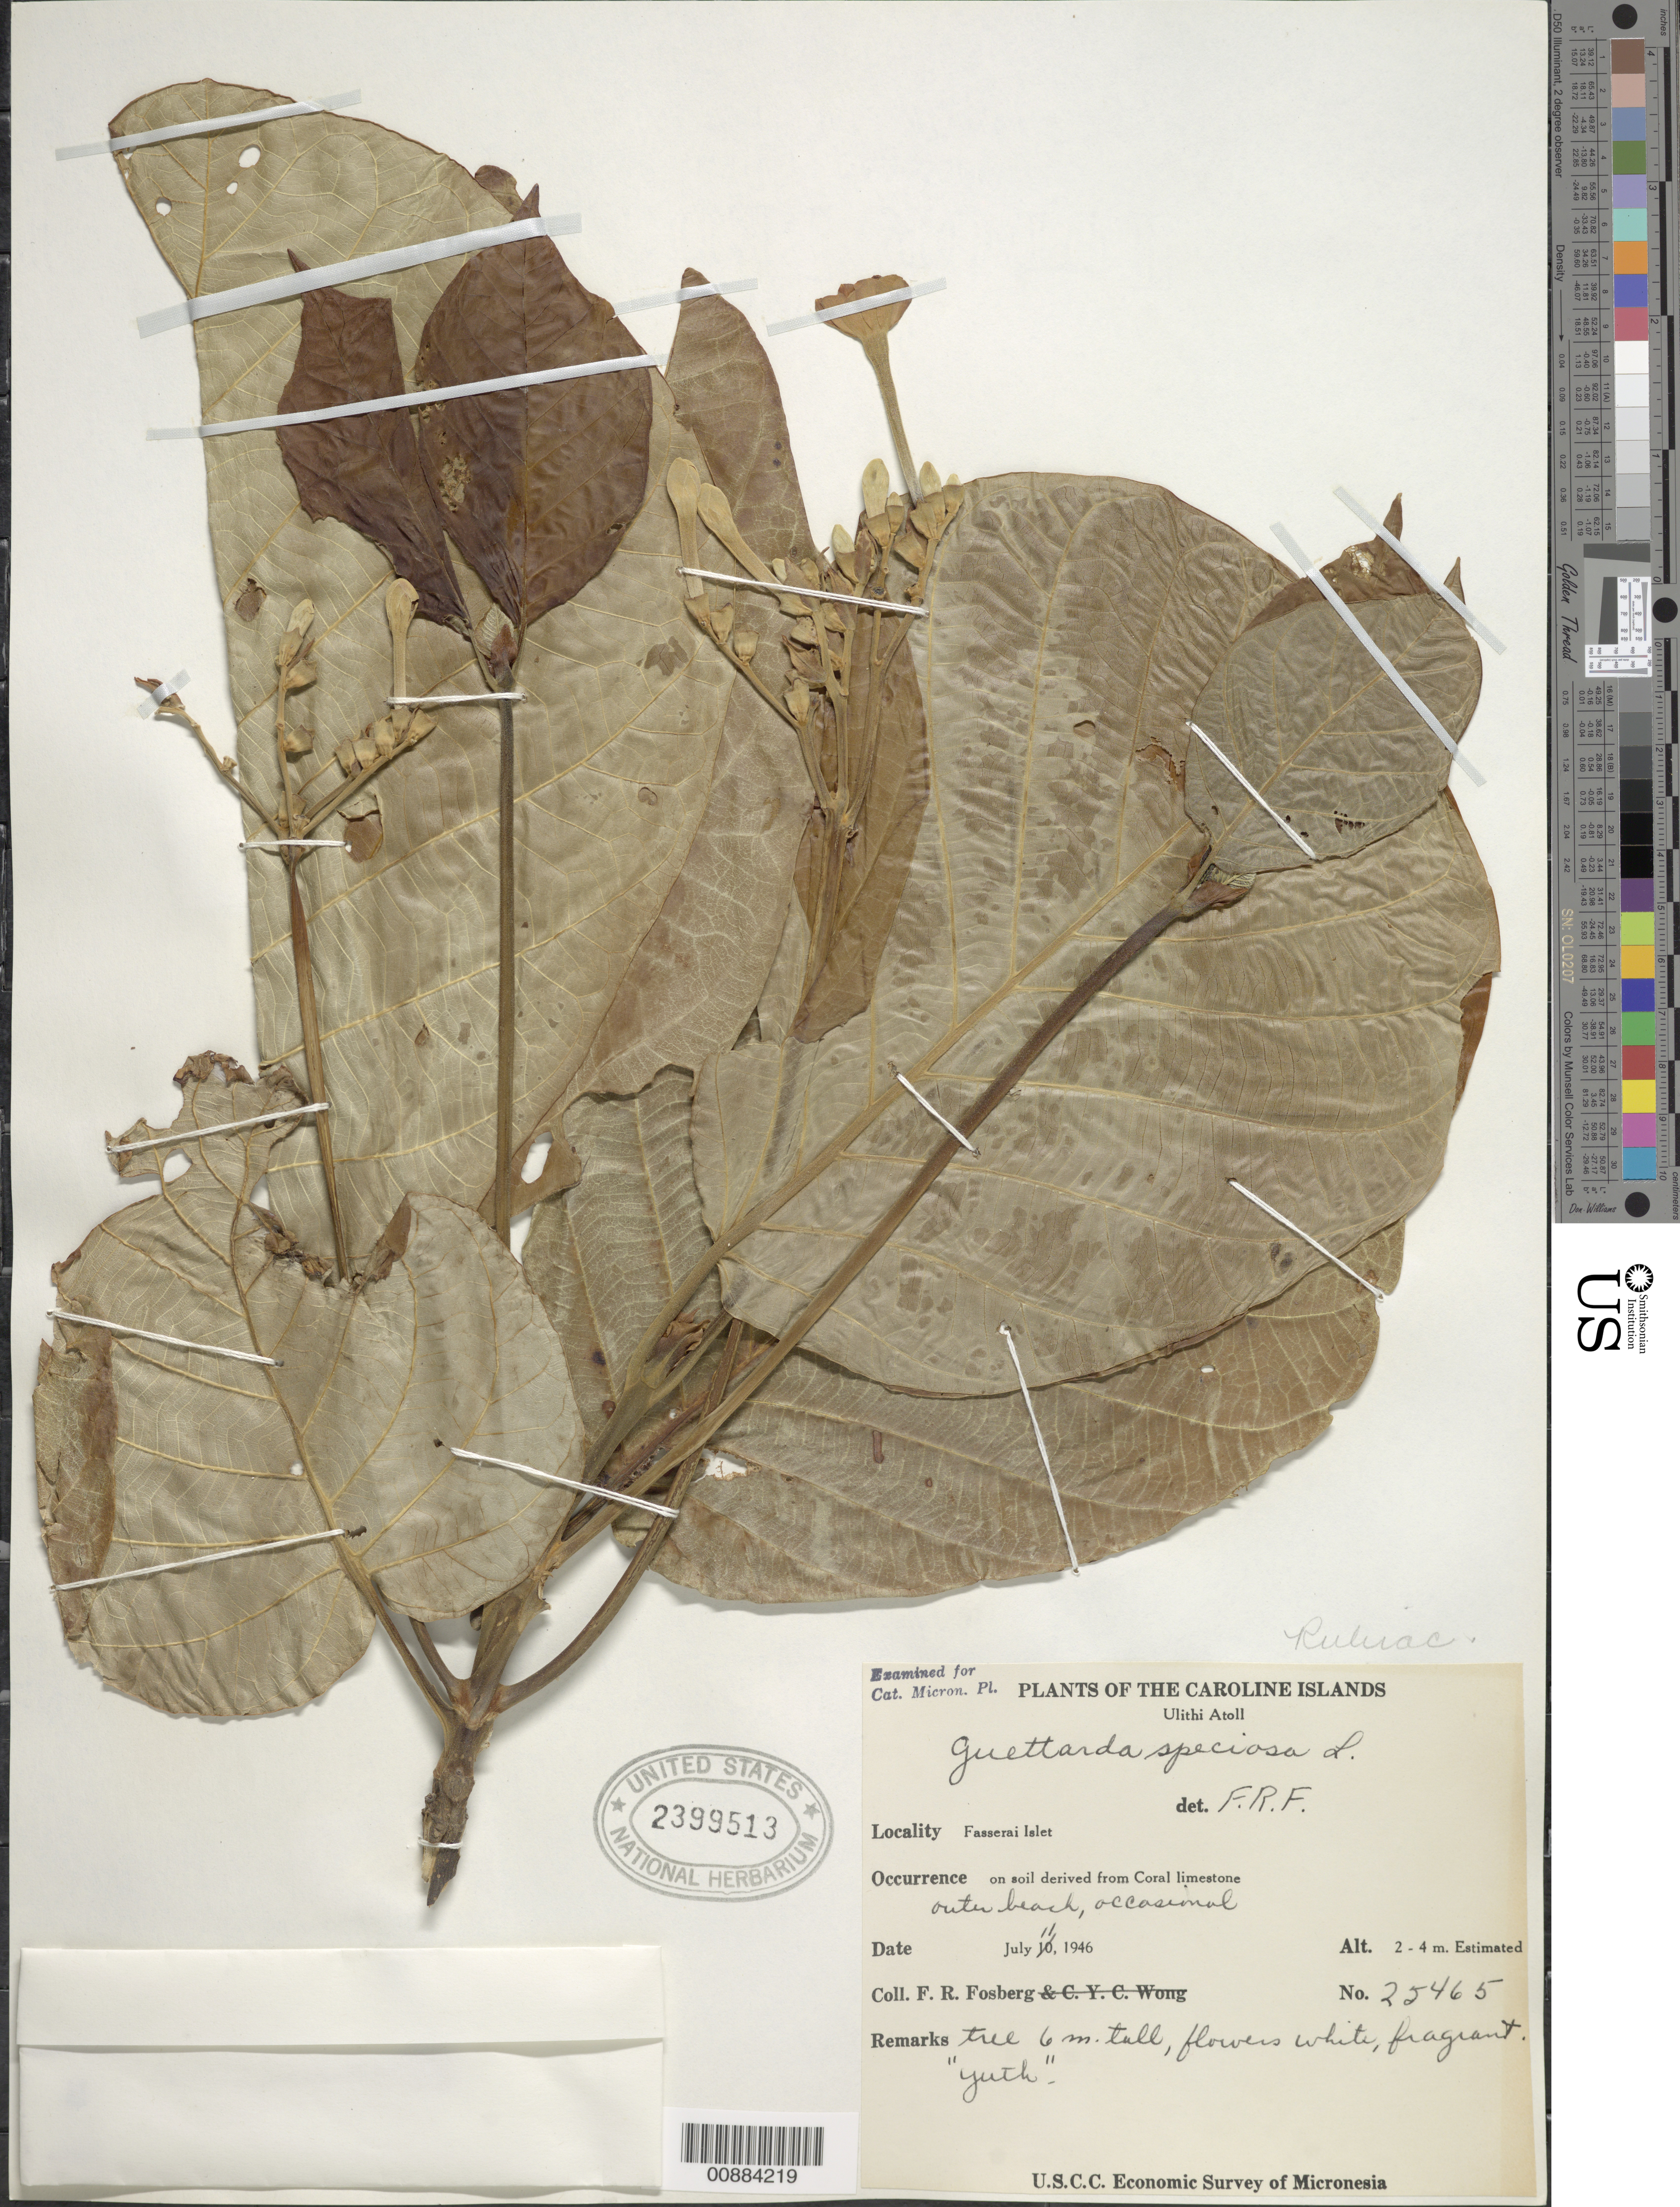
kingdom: Plantae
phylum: Tracheophyta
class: Magnoliopsida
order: Gentianales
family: Rubiaceae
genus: Guettarda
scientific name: Guettarda speciosa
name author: L.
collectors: F. R. Fosberg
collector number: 25465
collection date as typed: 11 Jul 1946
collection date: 1946-07-11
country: Micronesia, Federated States of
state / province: Yap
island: Ulithi Atoll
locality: Fasserai Islet, outer beach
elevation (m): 2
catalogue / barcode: US 2399513